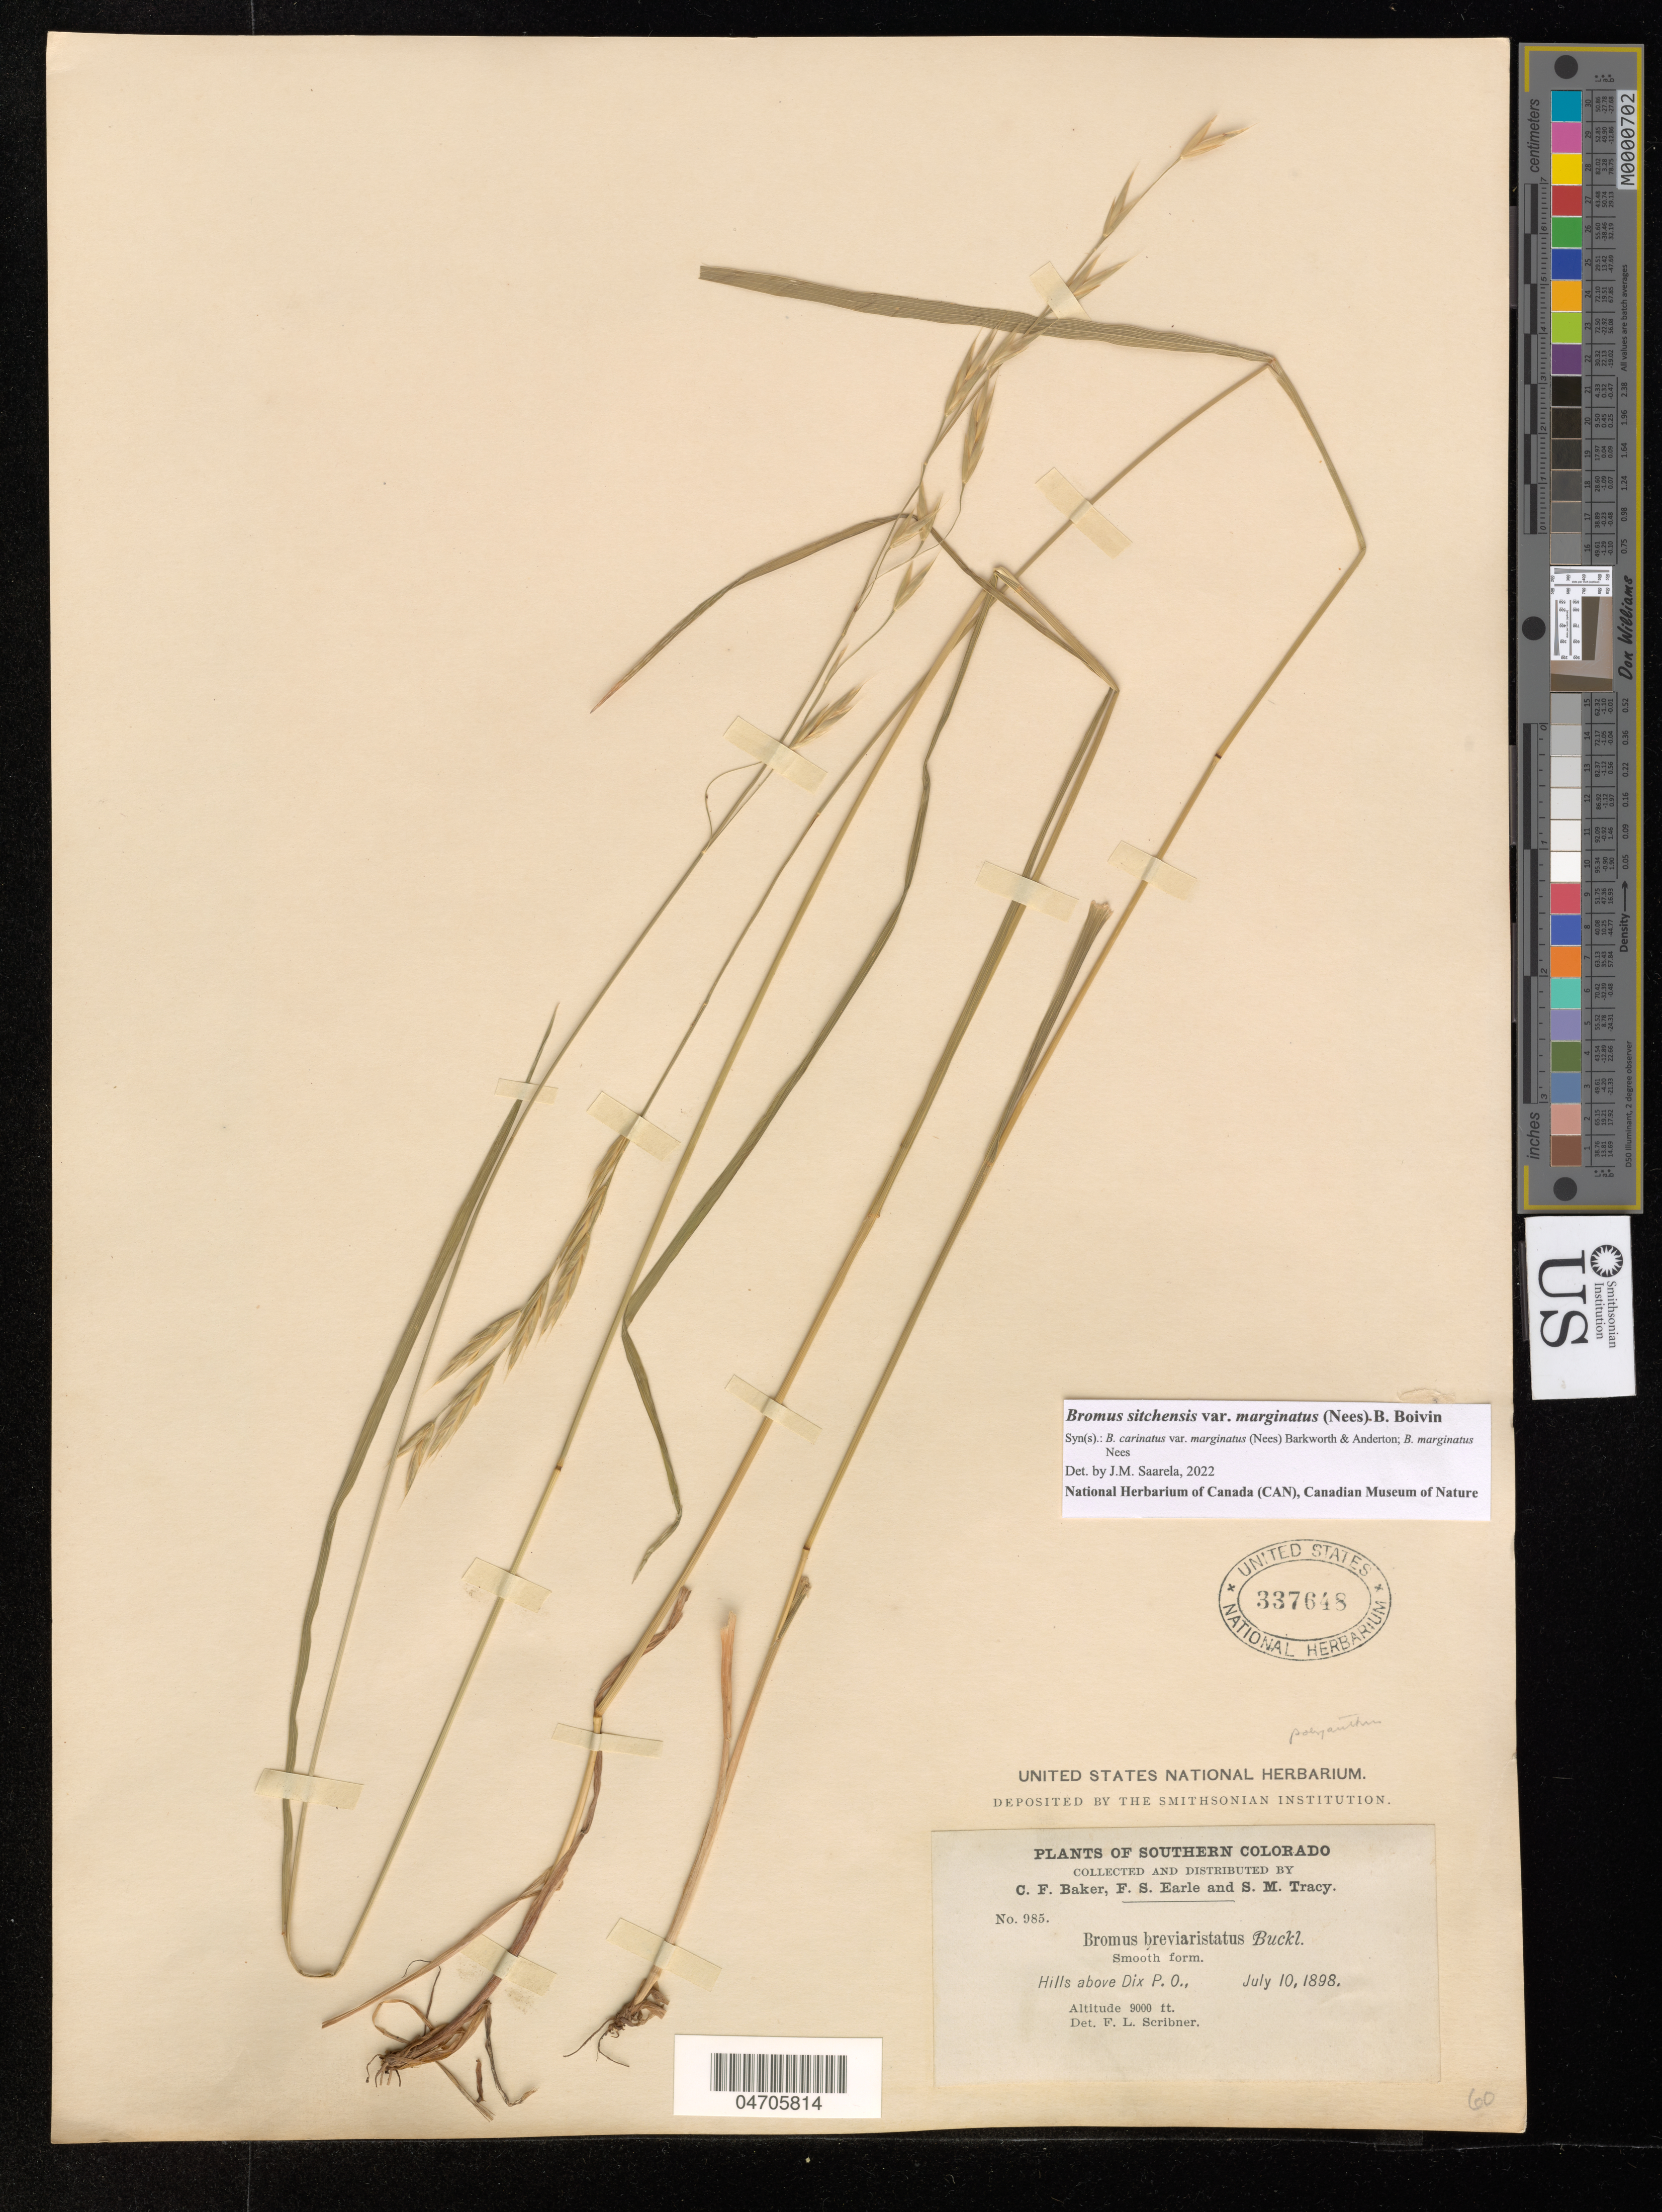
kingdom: Plantae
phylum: Tracheophyta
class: Liliopsida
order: Poales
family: Poaceae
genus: Bromus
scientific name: Bromus sitchensis var. polyanthus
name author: (Scribn. ex Shear) R.E. Brainerd & Otting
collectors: C. F. Baker, F. S. Earle & S. M. Tracy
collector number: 985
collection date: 1898-07-10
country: United States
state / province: Colorado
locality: Southern Colorado. Hills above Dix P. O.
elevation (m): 2743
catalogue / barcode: US 337648